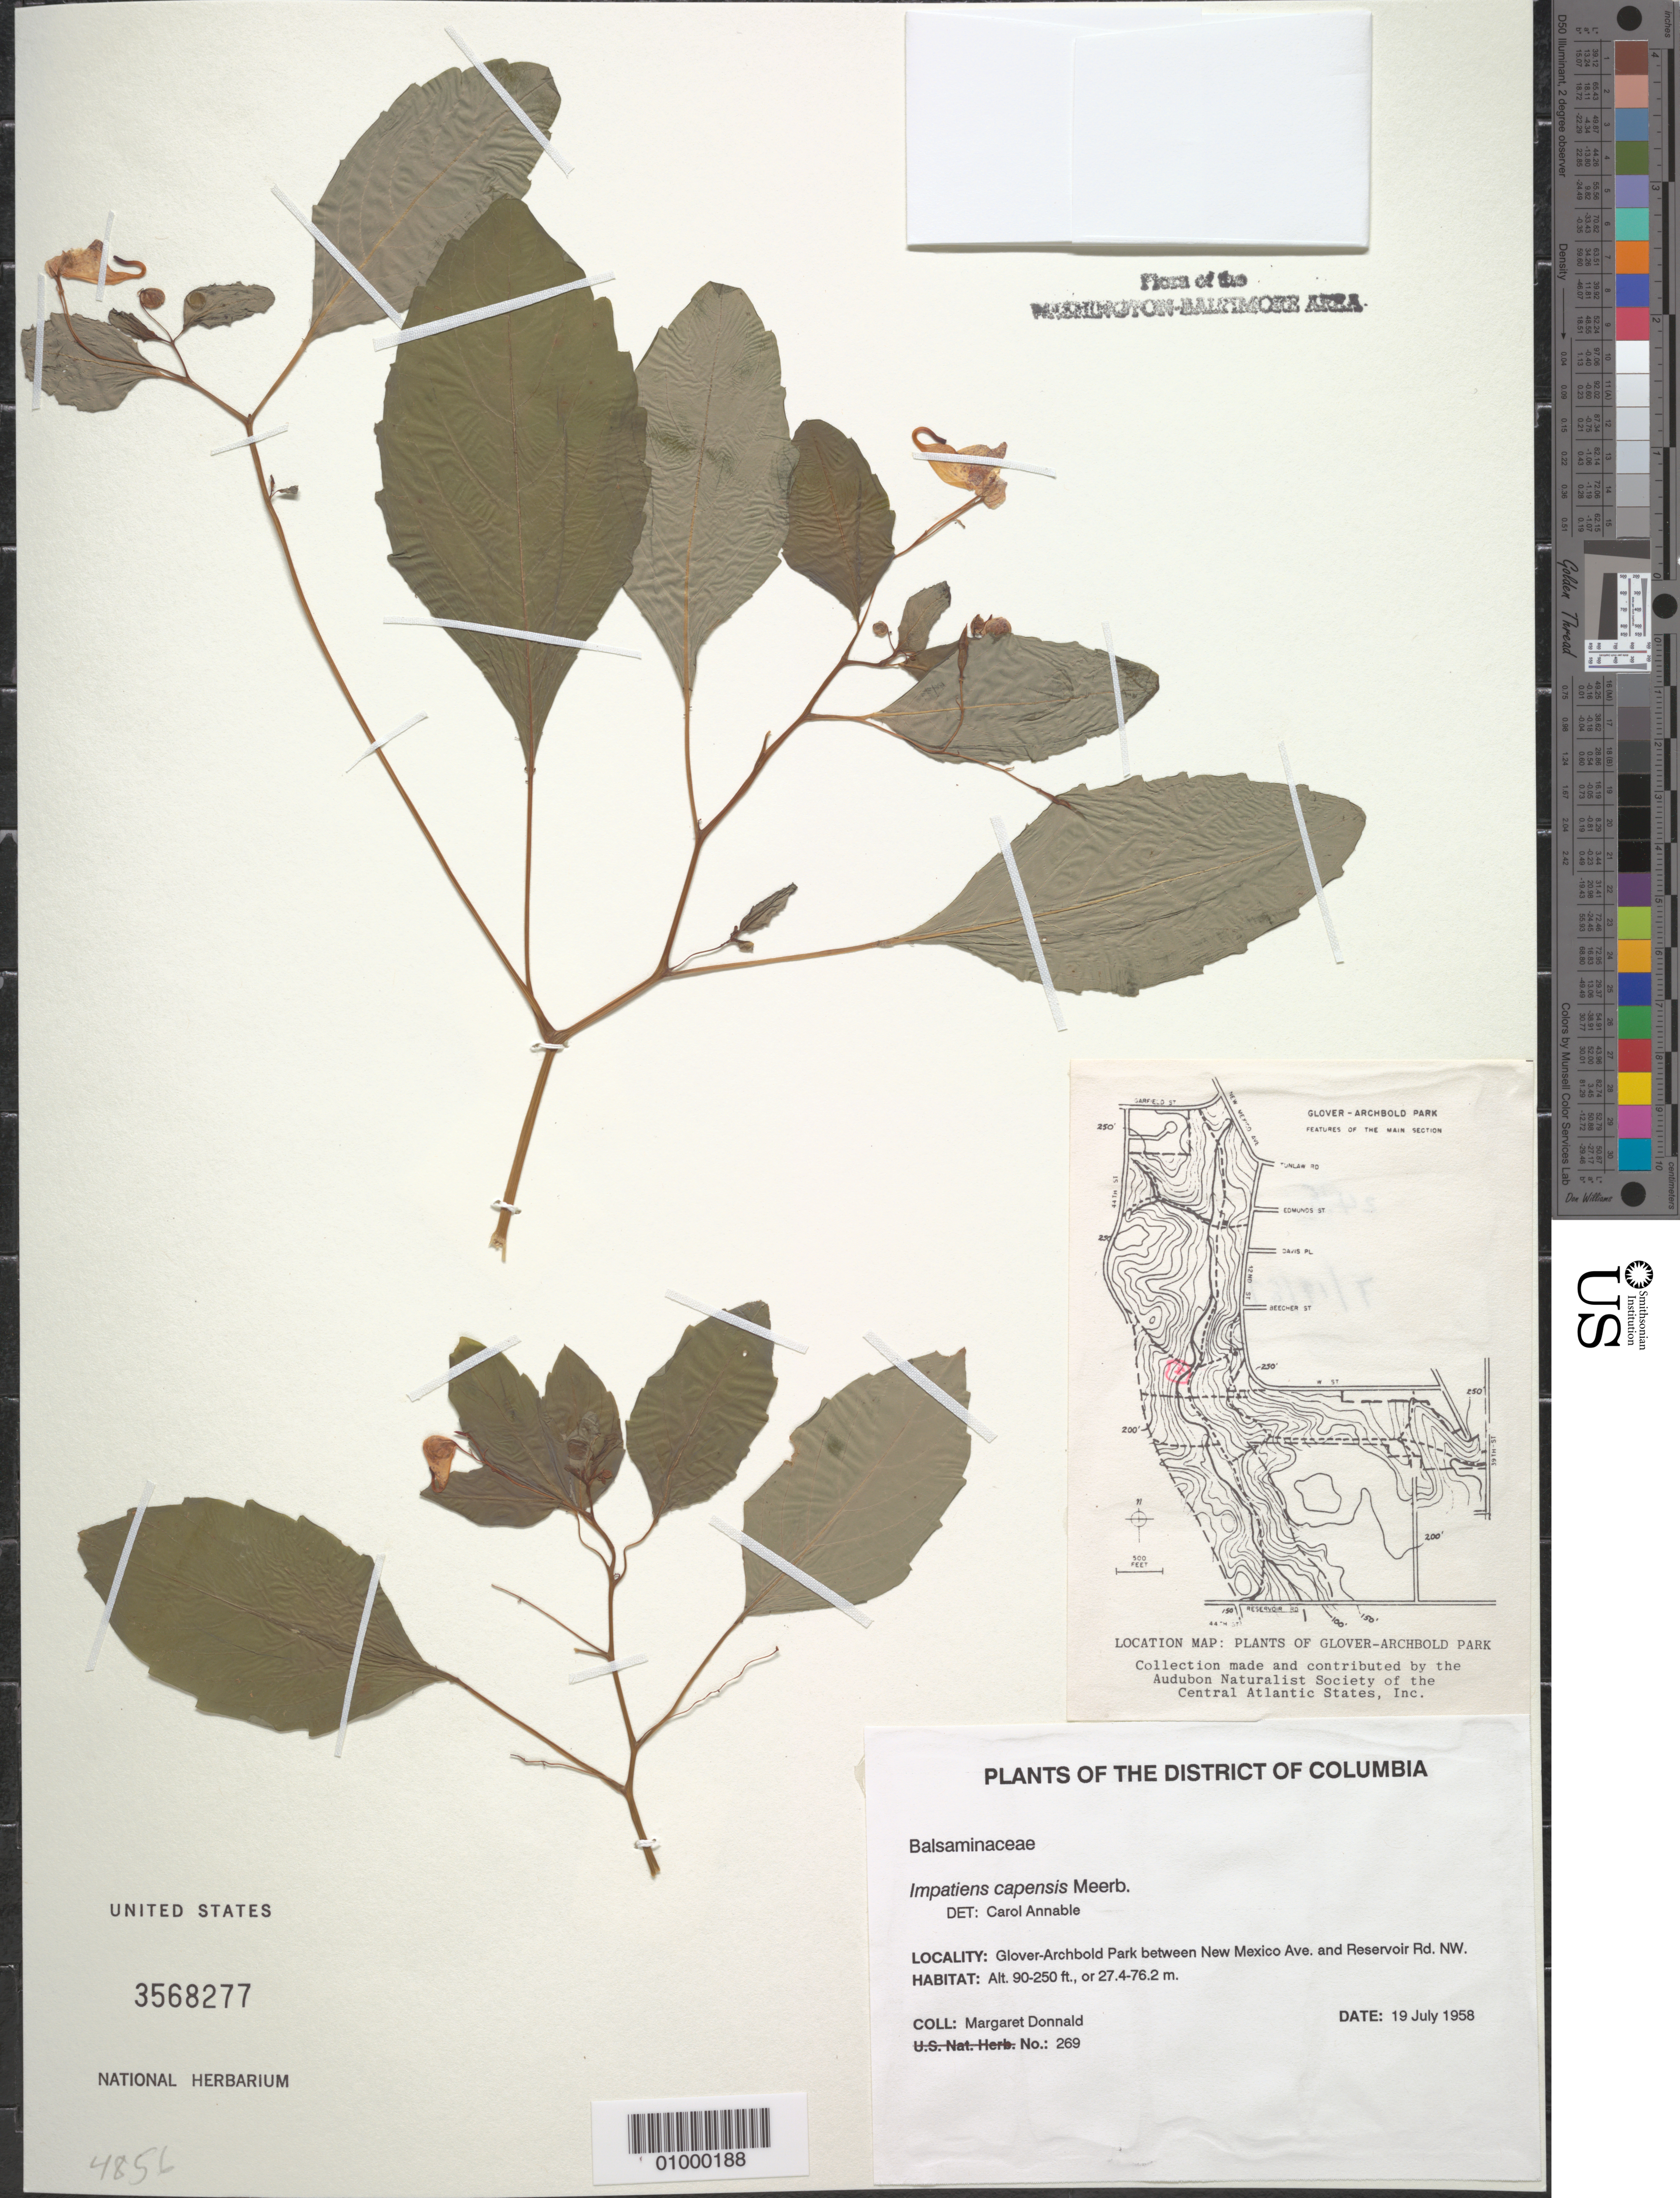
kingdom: Plantae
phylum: Tracheophyta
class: Magnoliopsida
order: Ericales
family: Balsaminaceae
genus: Impatiens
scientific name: Impatiens capensis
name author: Meerb.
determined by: Annable, C. R.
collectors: M. Donnald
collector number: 269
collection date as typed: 19 July 1958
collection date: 1958-07-19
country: United States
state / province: District of Columbia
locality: Glover-Archbold Park between New Mexico Avenue and Reservoir Road NW.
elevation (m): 27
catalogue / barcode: US 3568277